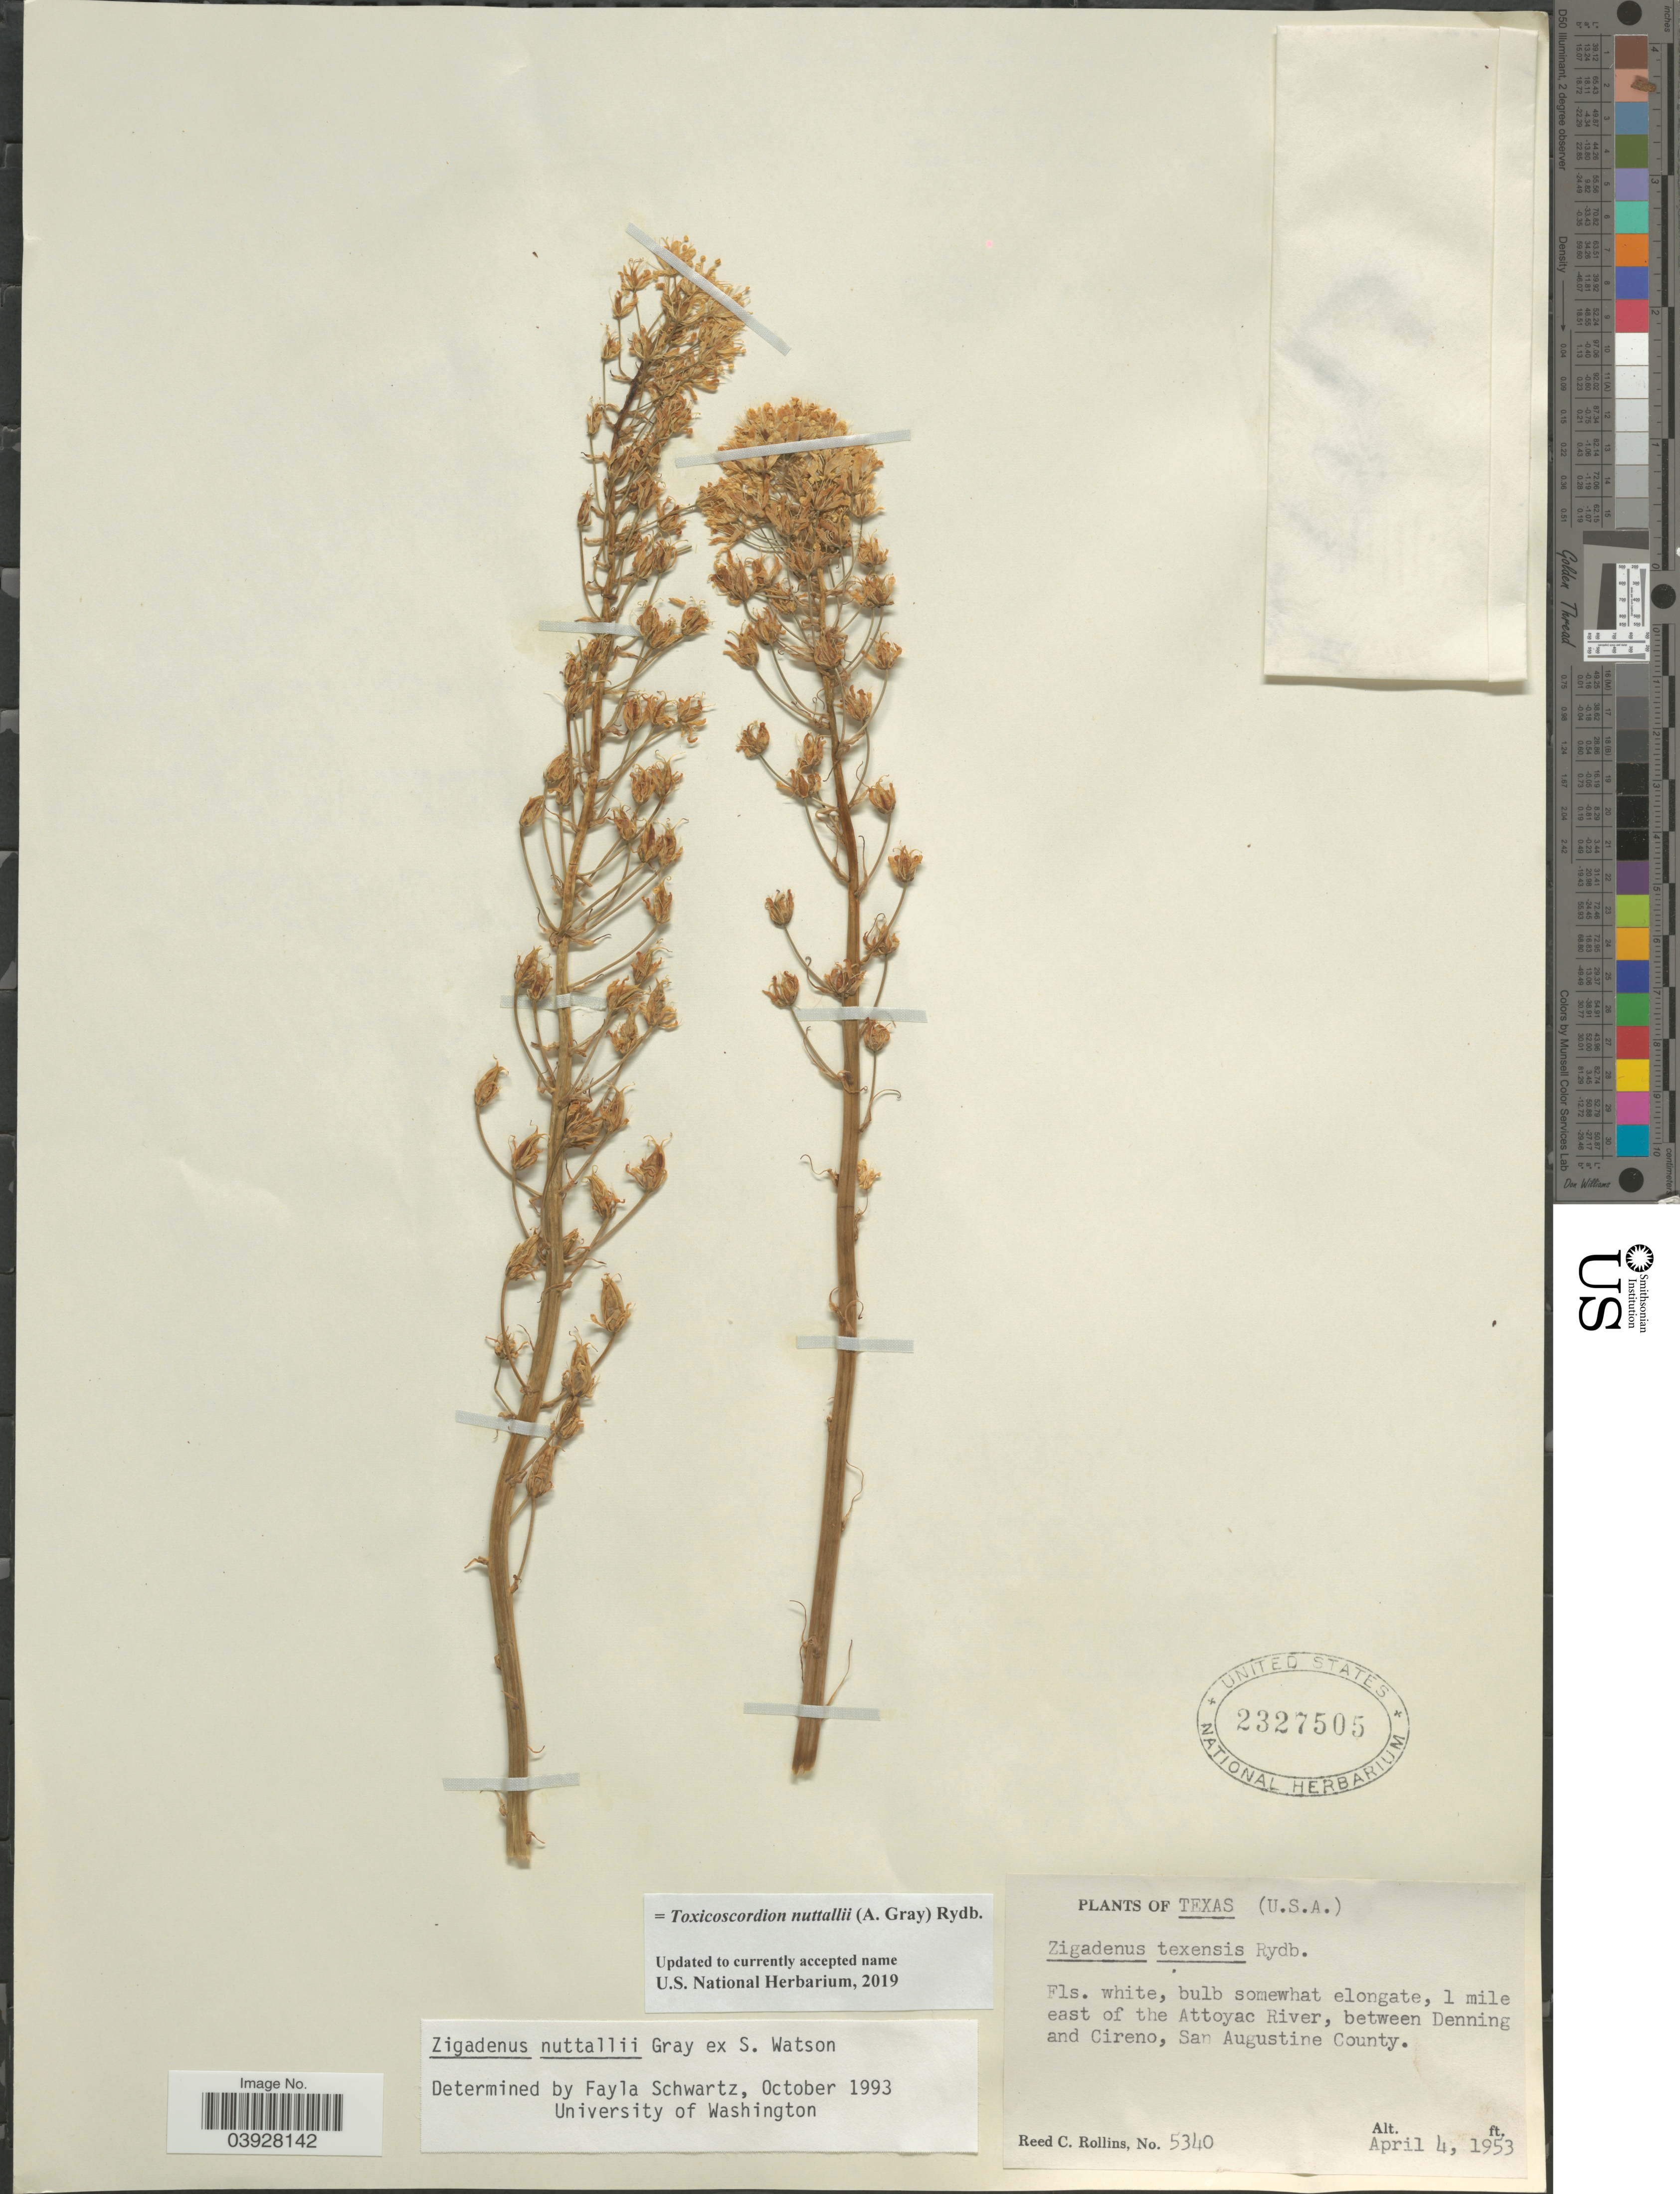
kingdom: Plantae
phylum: Tracheophyta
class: Liliopsida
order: Liliales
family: Melanthiaceae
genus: Toxicoscordion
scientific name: Toxicoscordion nuttallii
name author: (A. Gray) Rydb.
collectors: R. C. Rollins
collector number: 5340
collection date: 1953-04-04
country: United States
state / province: Texas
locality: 1 mile east of the Attoyac River, between Denning and Cireno, San Augustine County.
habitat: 1 mile east of the river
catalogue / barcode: US 2327505